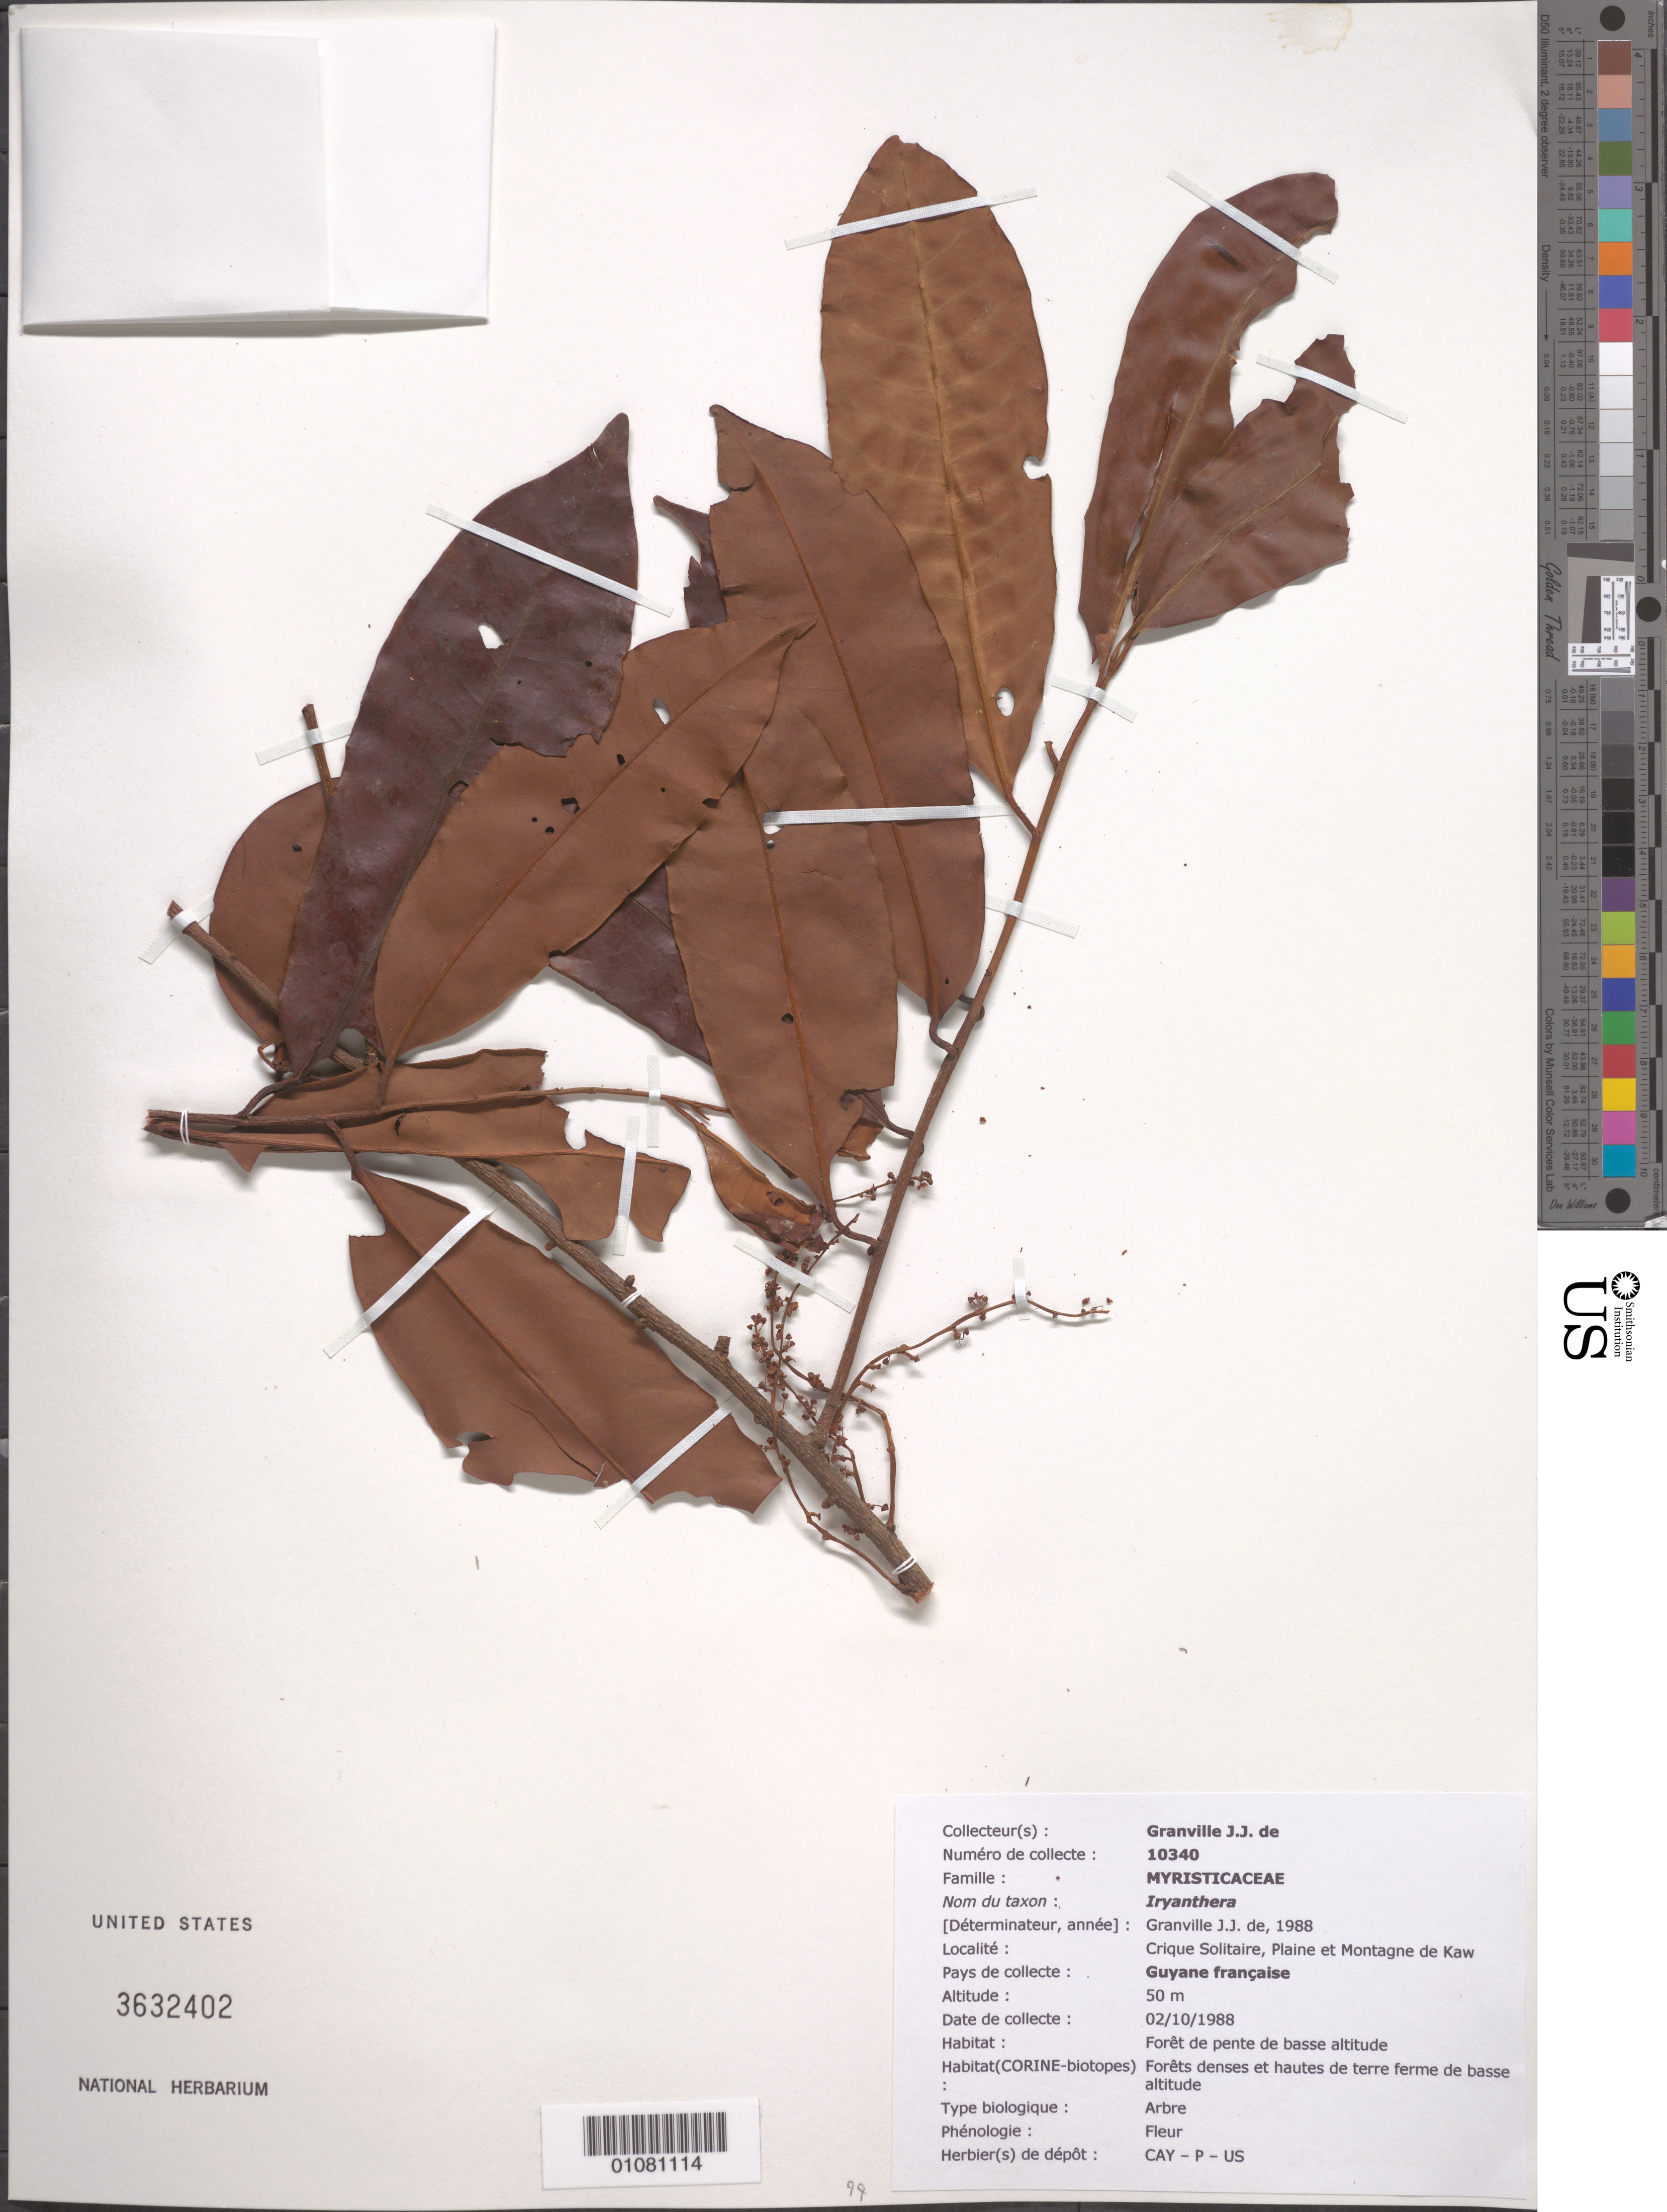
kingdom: Plantae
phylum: Tracheophyta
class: Magnoliopsida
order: Magnoliales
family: Myristicaceae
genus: Iryanthera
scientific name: Iryanthera sp.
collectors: J.-J. de Granville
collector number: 10340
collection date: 1988-10-02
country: Guyana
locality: Crique Solitaire, Plaine et Montagne de Kaw. Guyane française.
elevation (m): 50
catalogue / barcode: US 3632402